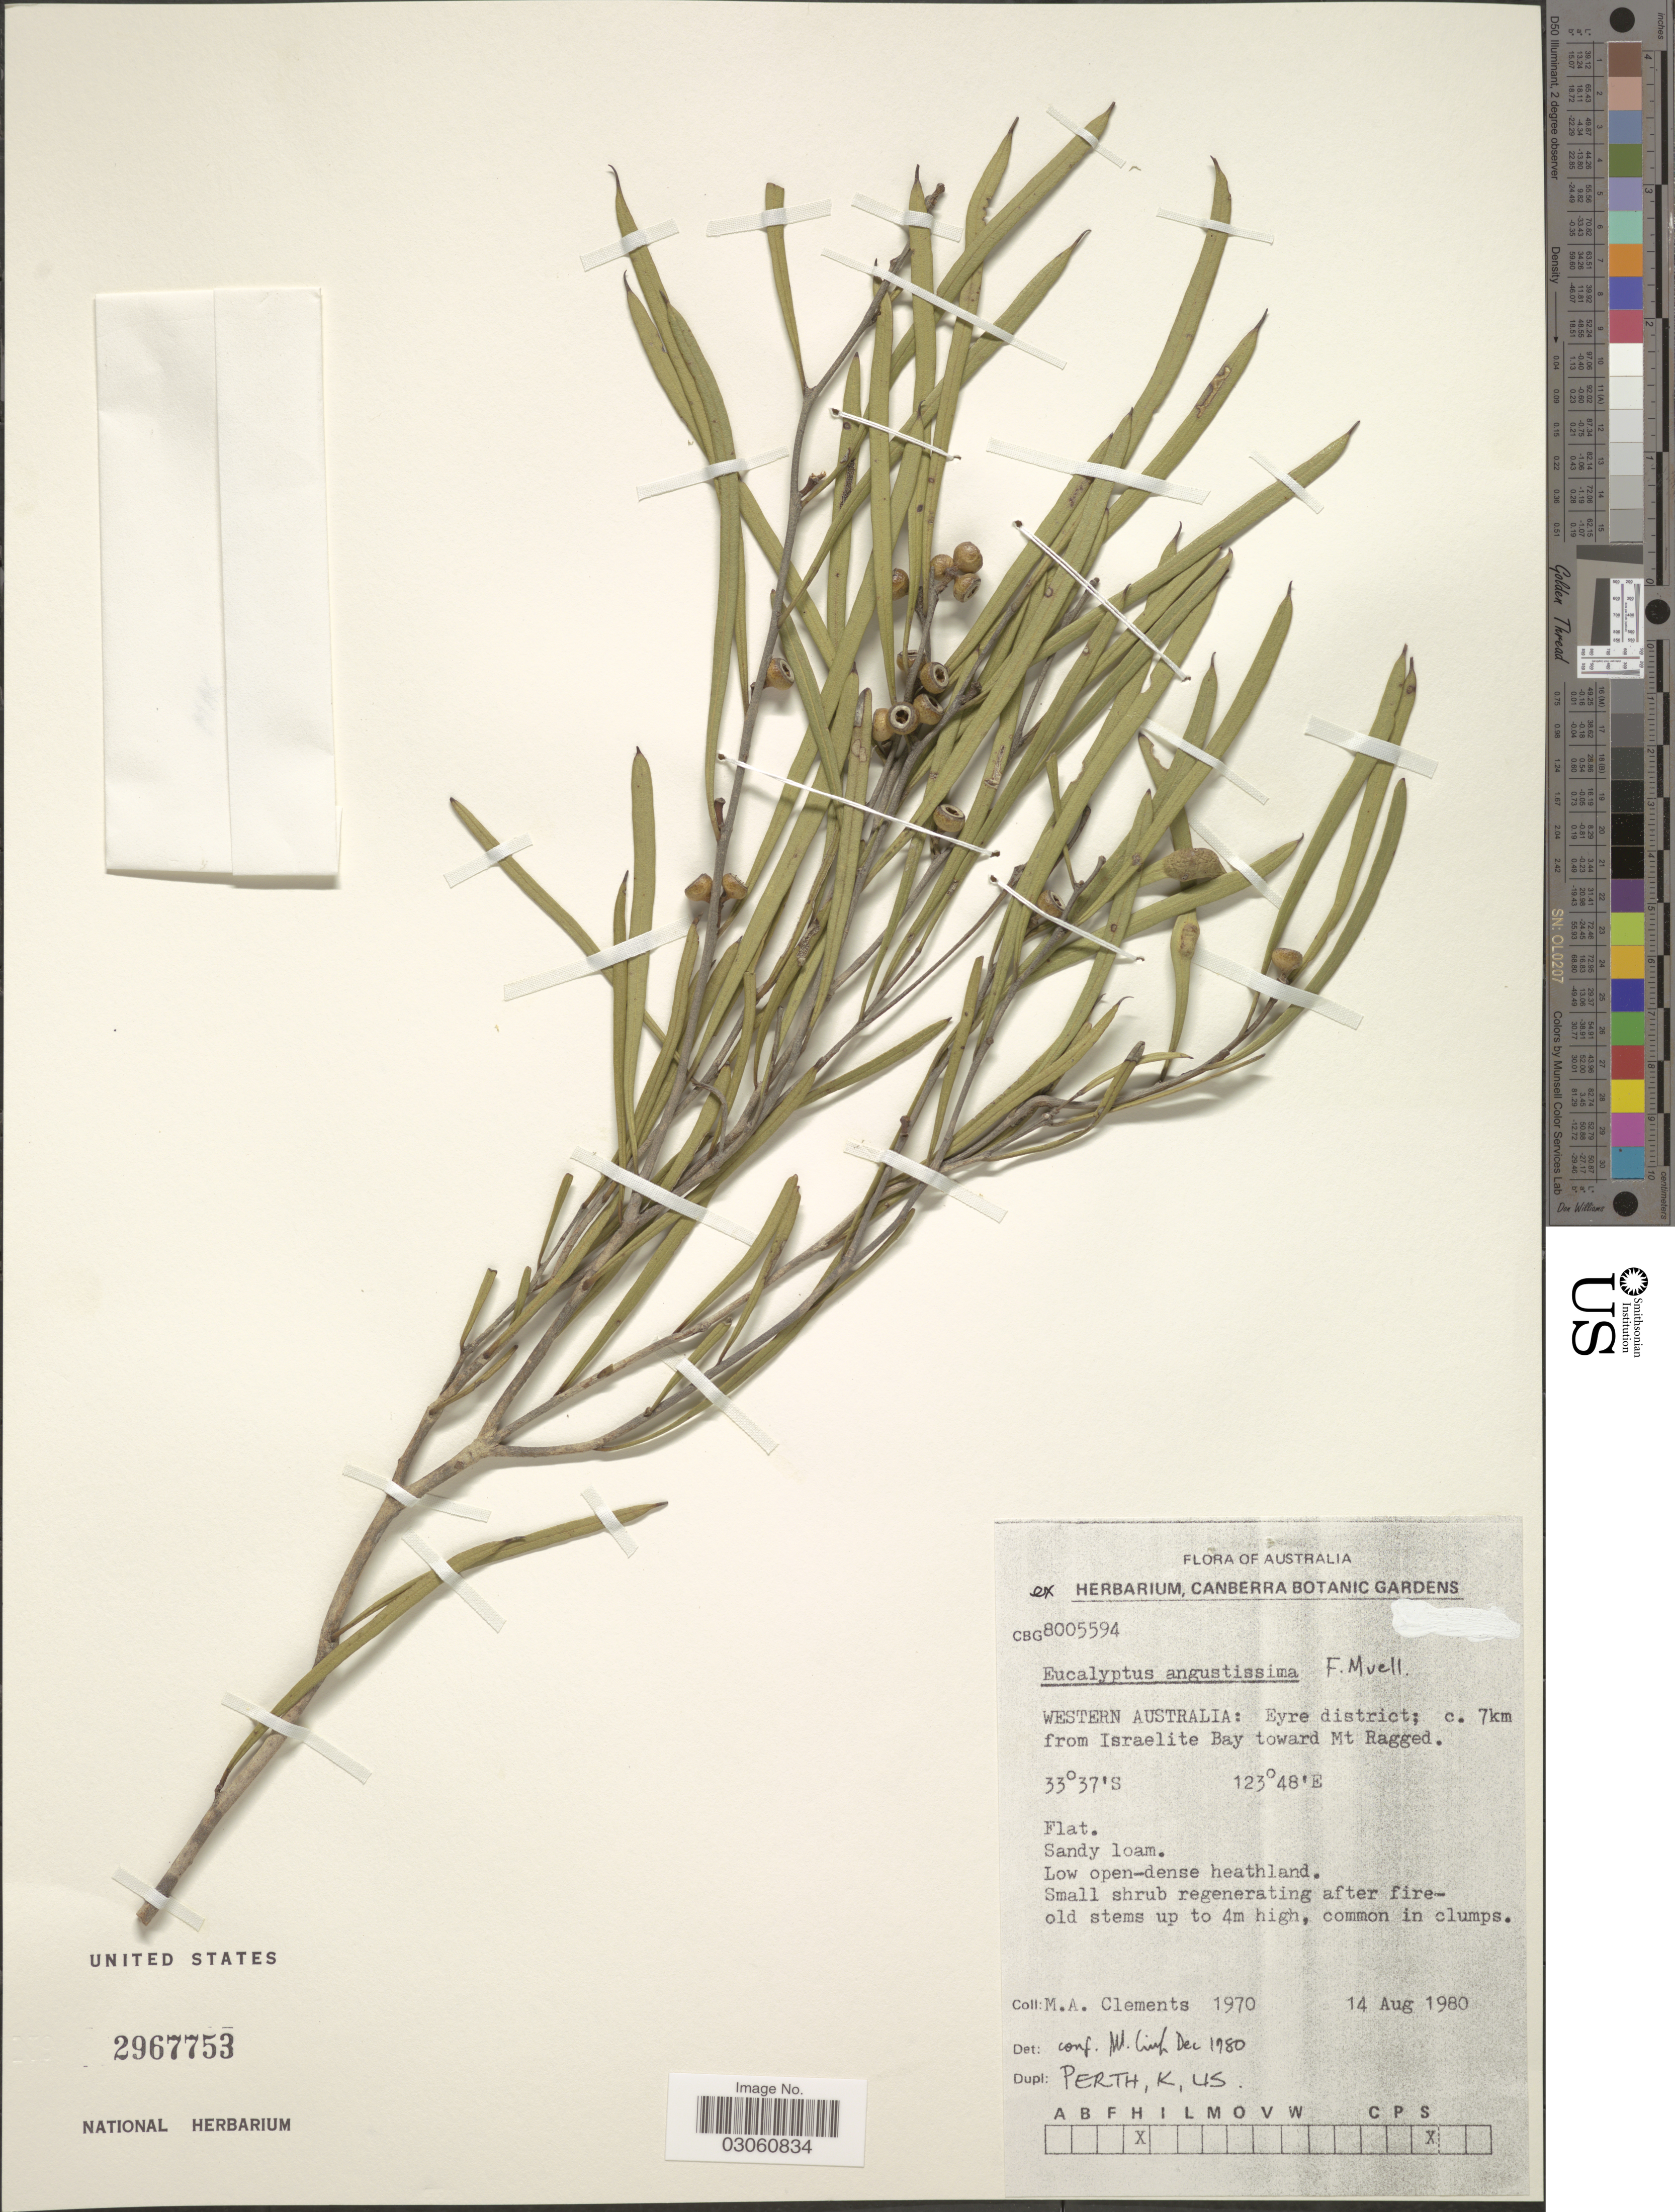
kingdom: Plantae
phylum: Tracheophyta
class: Magnoliopsida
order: Myrtales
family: Myrtaceae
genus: Eucalyptus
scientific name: Eucalyptus angustissima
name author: F. Muell.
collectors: M. Clements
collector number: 1970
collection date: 1980-08-14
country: Australia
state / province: Western Australia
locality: Eyre district; c. 7km from Israelite Bay toward Mt Ragged.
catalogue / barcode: US 2967753